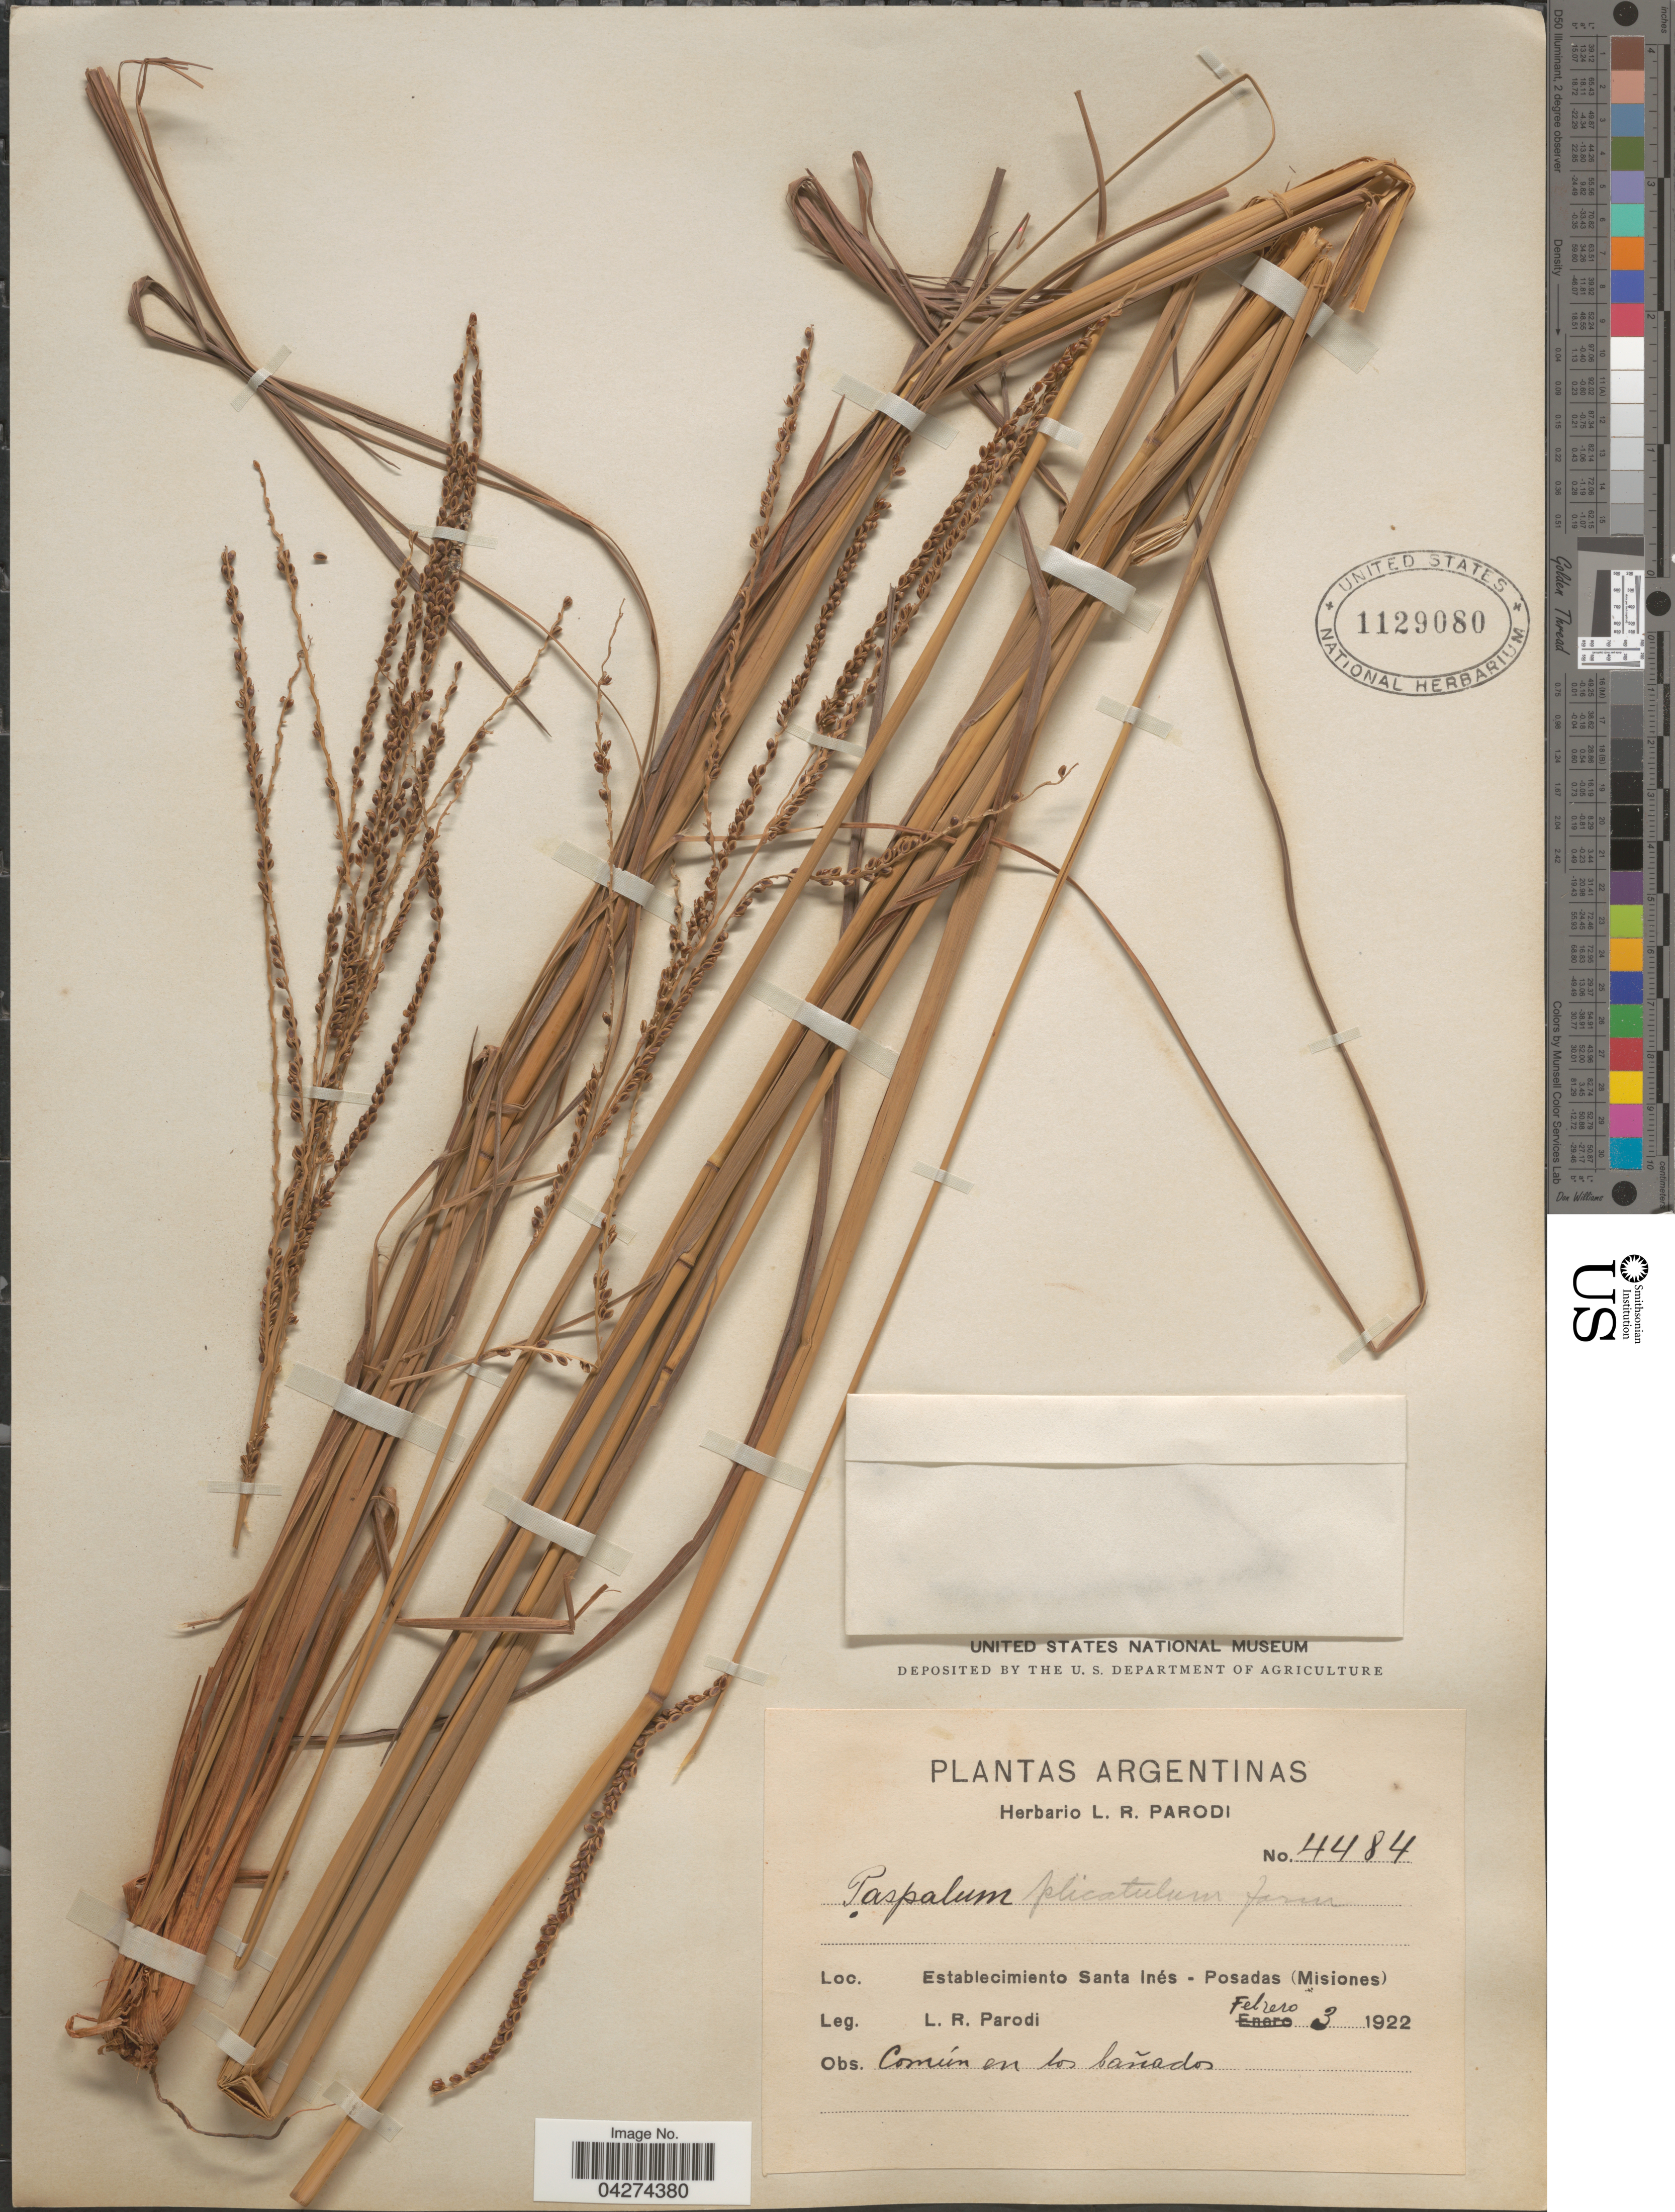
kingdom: Plantae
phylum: Tracheophyta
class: Liliopsida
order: Poales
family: Poaceae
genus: Paspalum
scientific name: Paspalum plicatulum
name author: Michx.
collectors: L. R. Parodi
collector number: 4484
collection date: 1922-02-03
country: Argentina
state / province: Misiones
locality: Establecimiento Santa Inés - Posadas.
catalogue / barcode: US 1129080